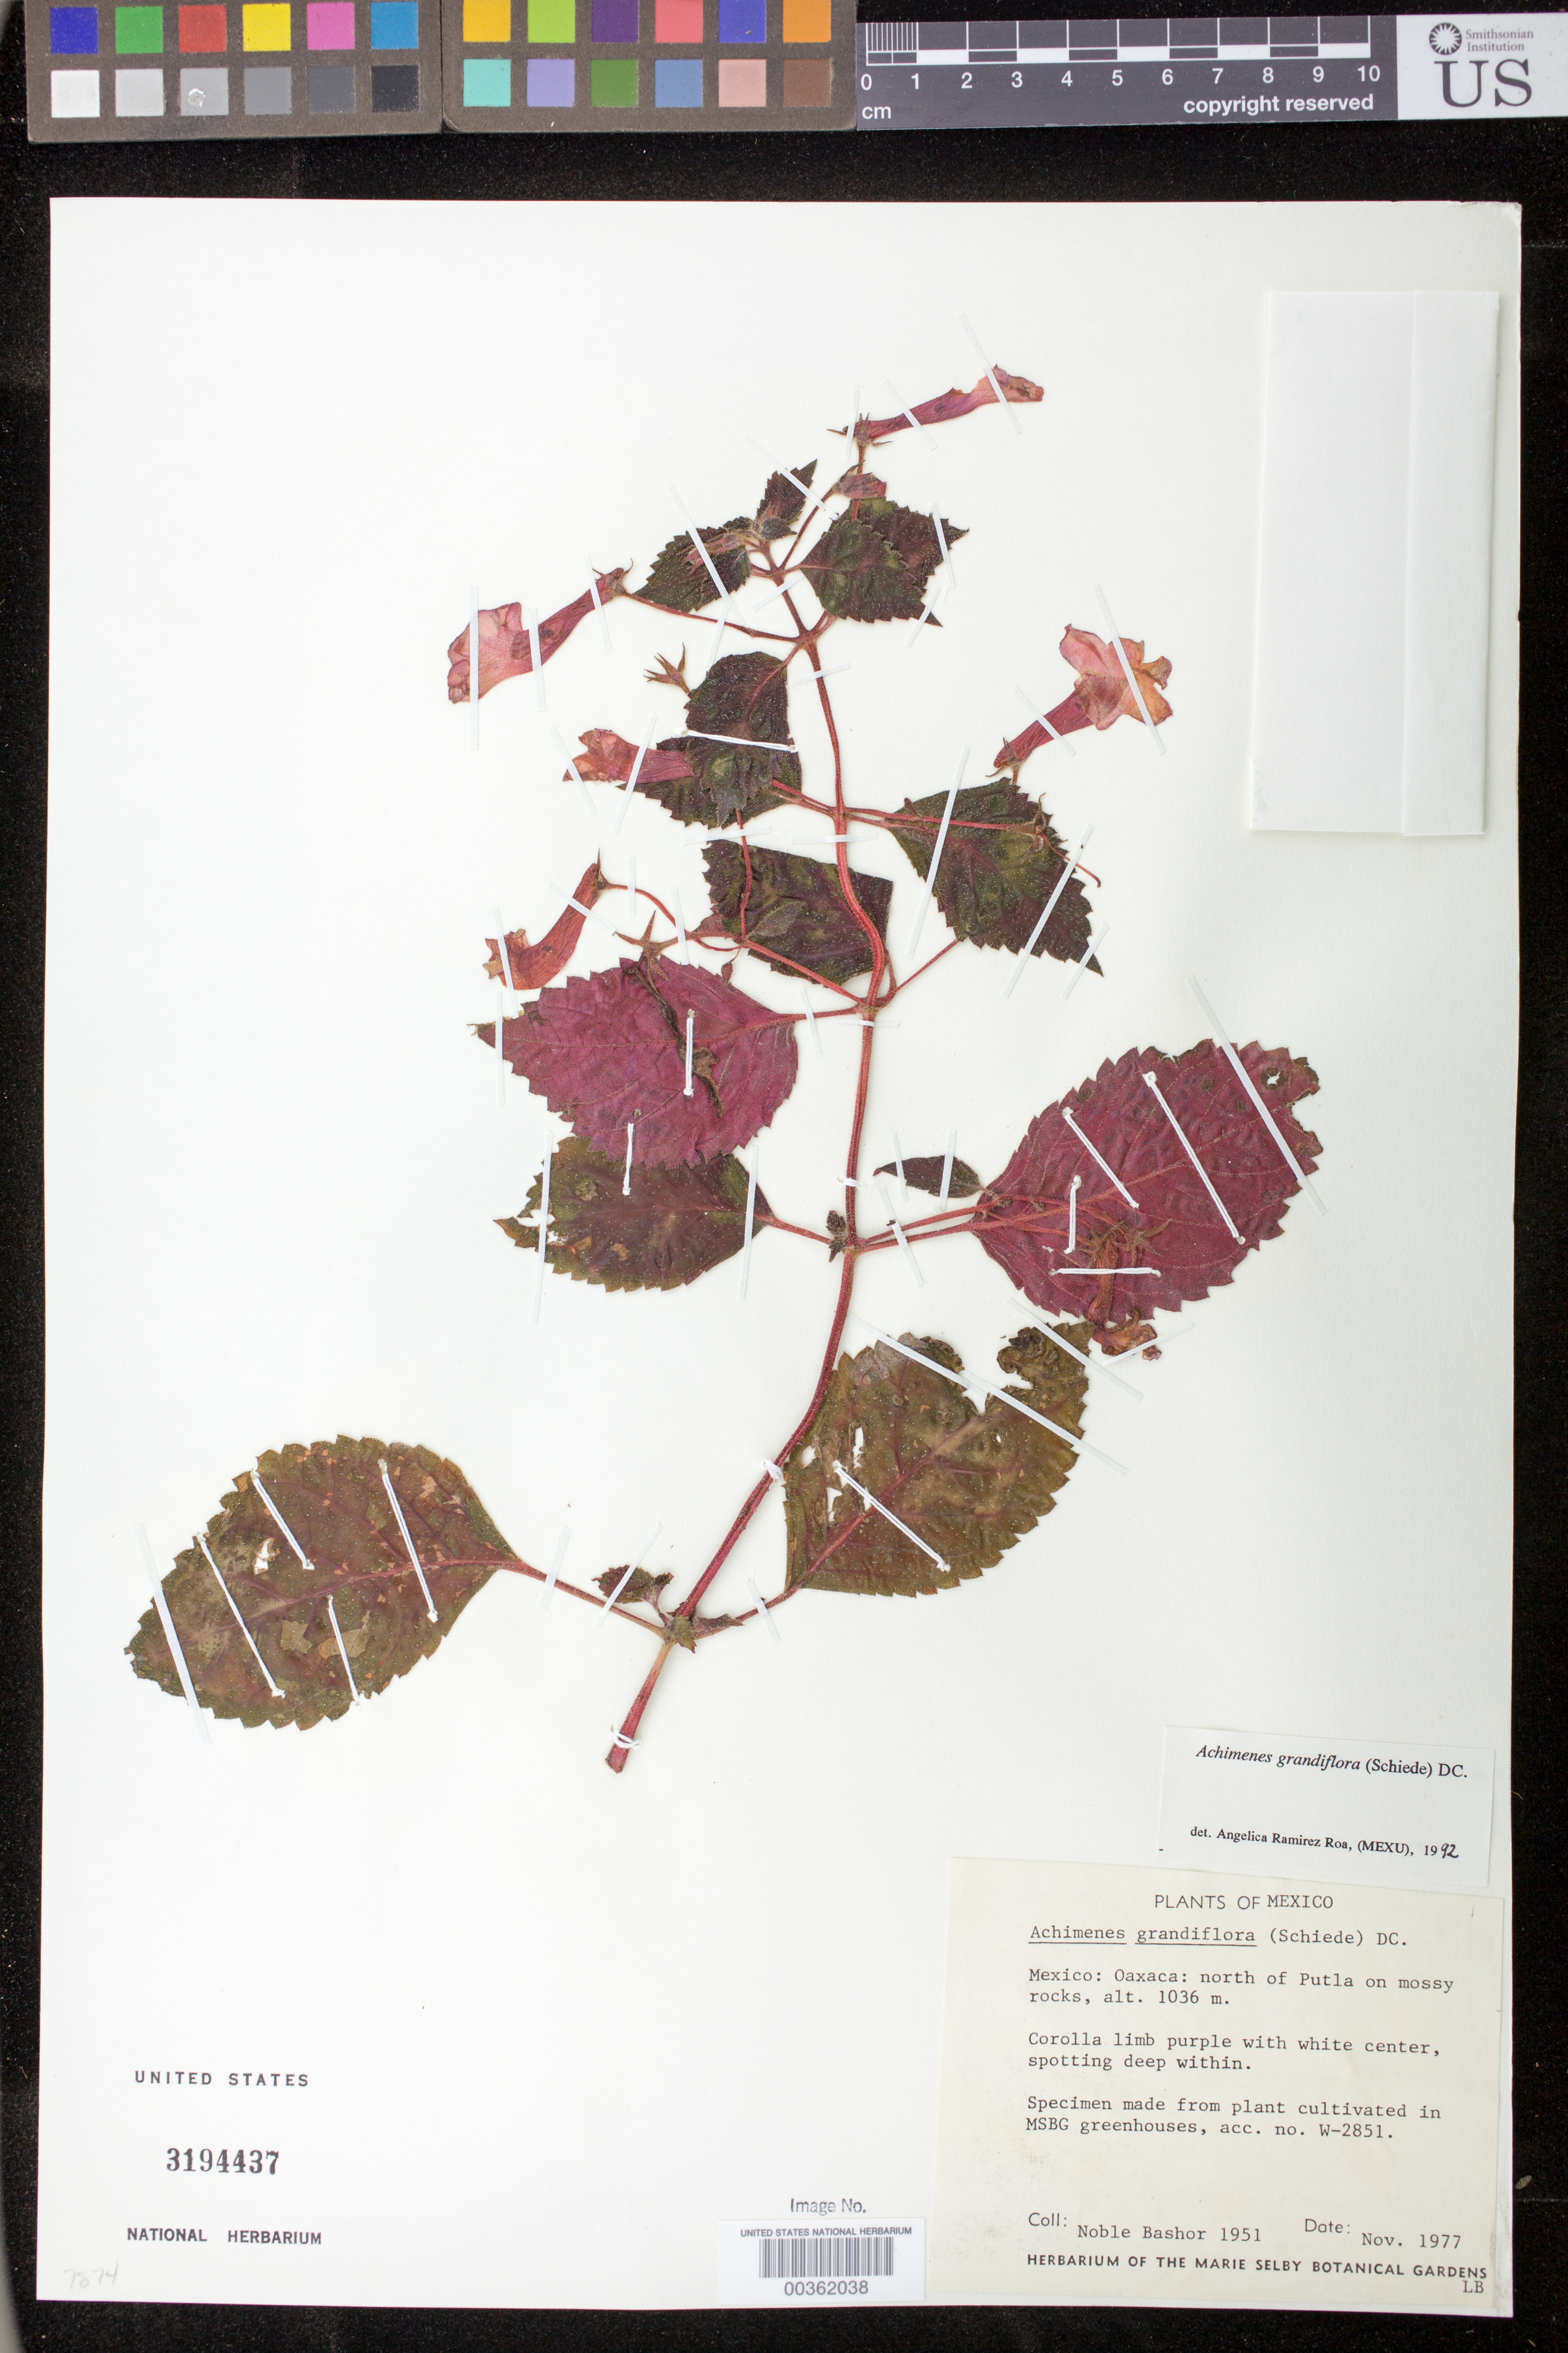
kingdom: Plantae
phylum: Tracheophyta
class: Magnoliopsida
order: Lamiales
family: Gesneriaceae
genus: Achimenes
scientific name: Achimenes grandiflora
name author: (Schiede) DC.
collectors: H. J. Wiehler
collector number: s.n. [W-2851]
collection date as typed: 28 Aug 1980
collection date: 1980-08-28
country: United States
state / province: Florida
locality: Cultivated in Marie Selby Botanical Gardens greenhouses.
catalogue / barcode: US 3194437